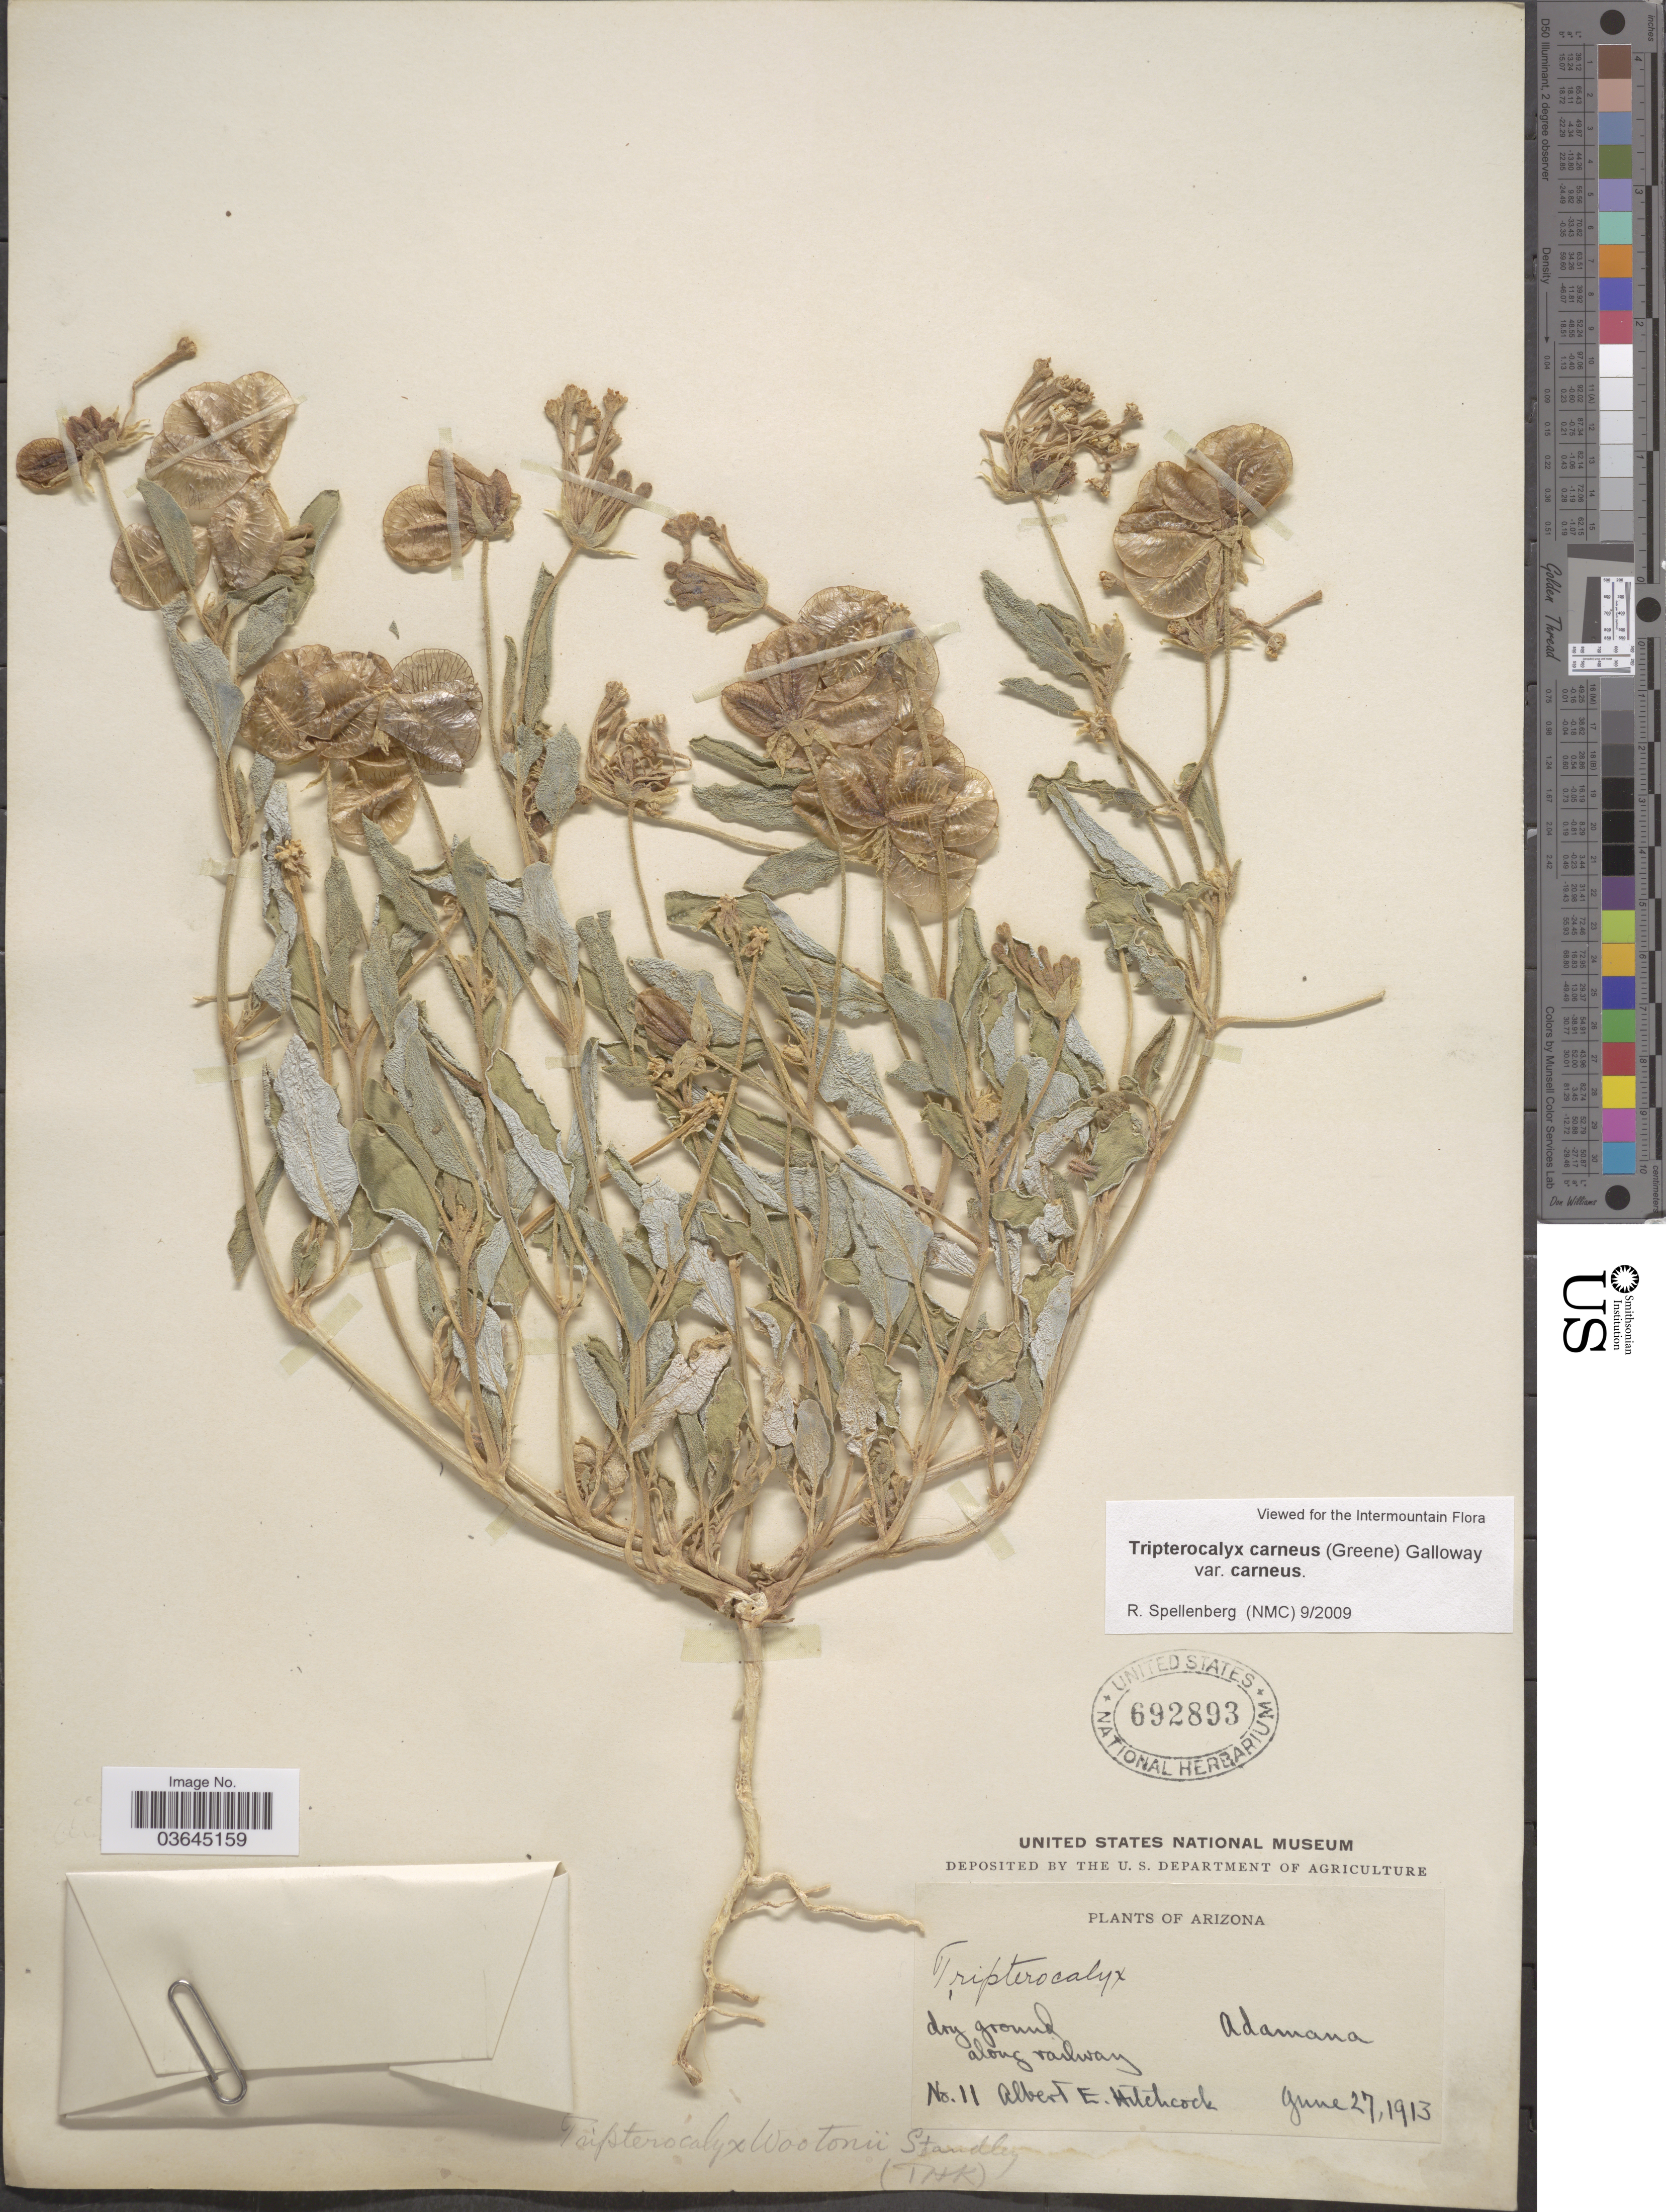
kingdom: Plantae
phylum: Tracheophyta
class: Magnoliopsida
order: Caryophyllales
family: Nyctaginaceae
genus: Tripterocalyx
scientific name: Tripterocalyx carneus var. carneus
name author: (Greene) L.A. Galloway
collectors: A. Hitchcock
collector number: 11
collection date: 1913-06-27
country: United States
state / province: Arizona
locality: Adamana.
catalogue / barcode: US 692893